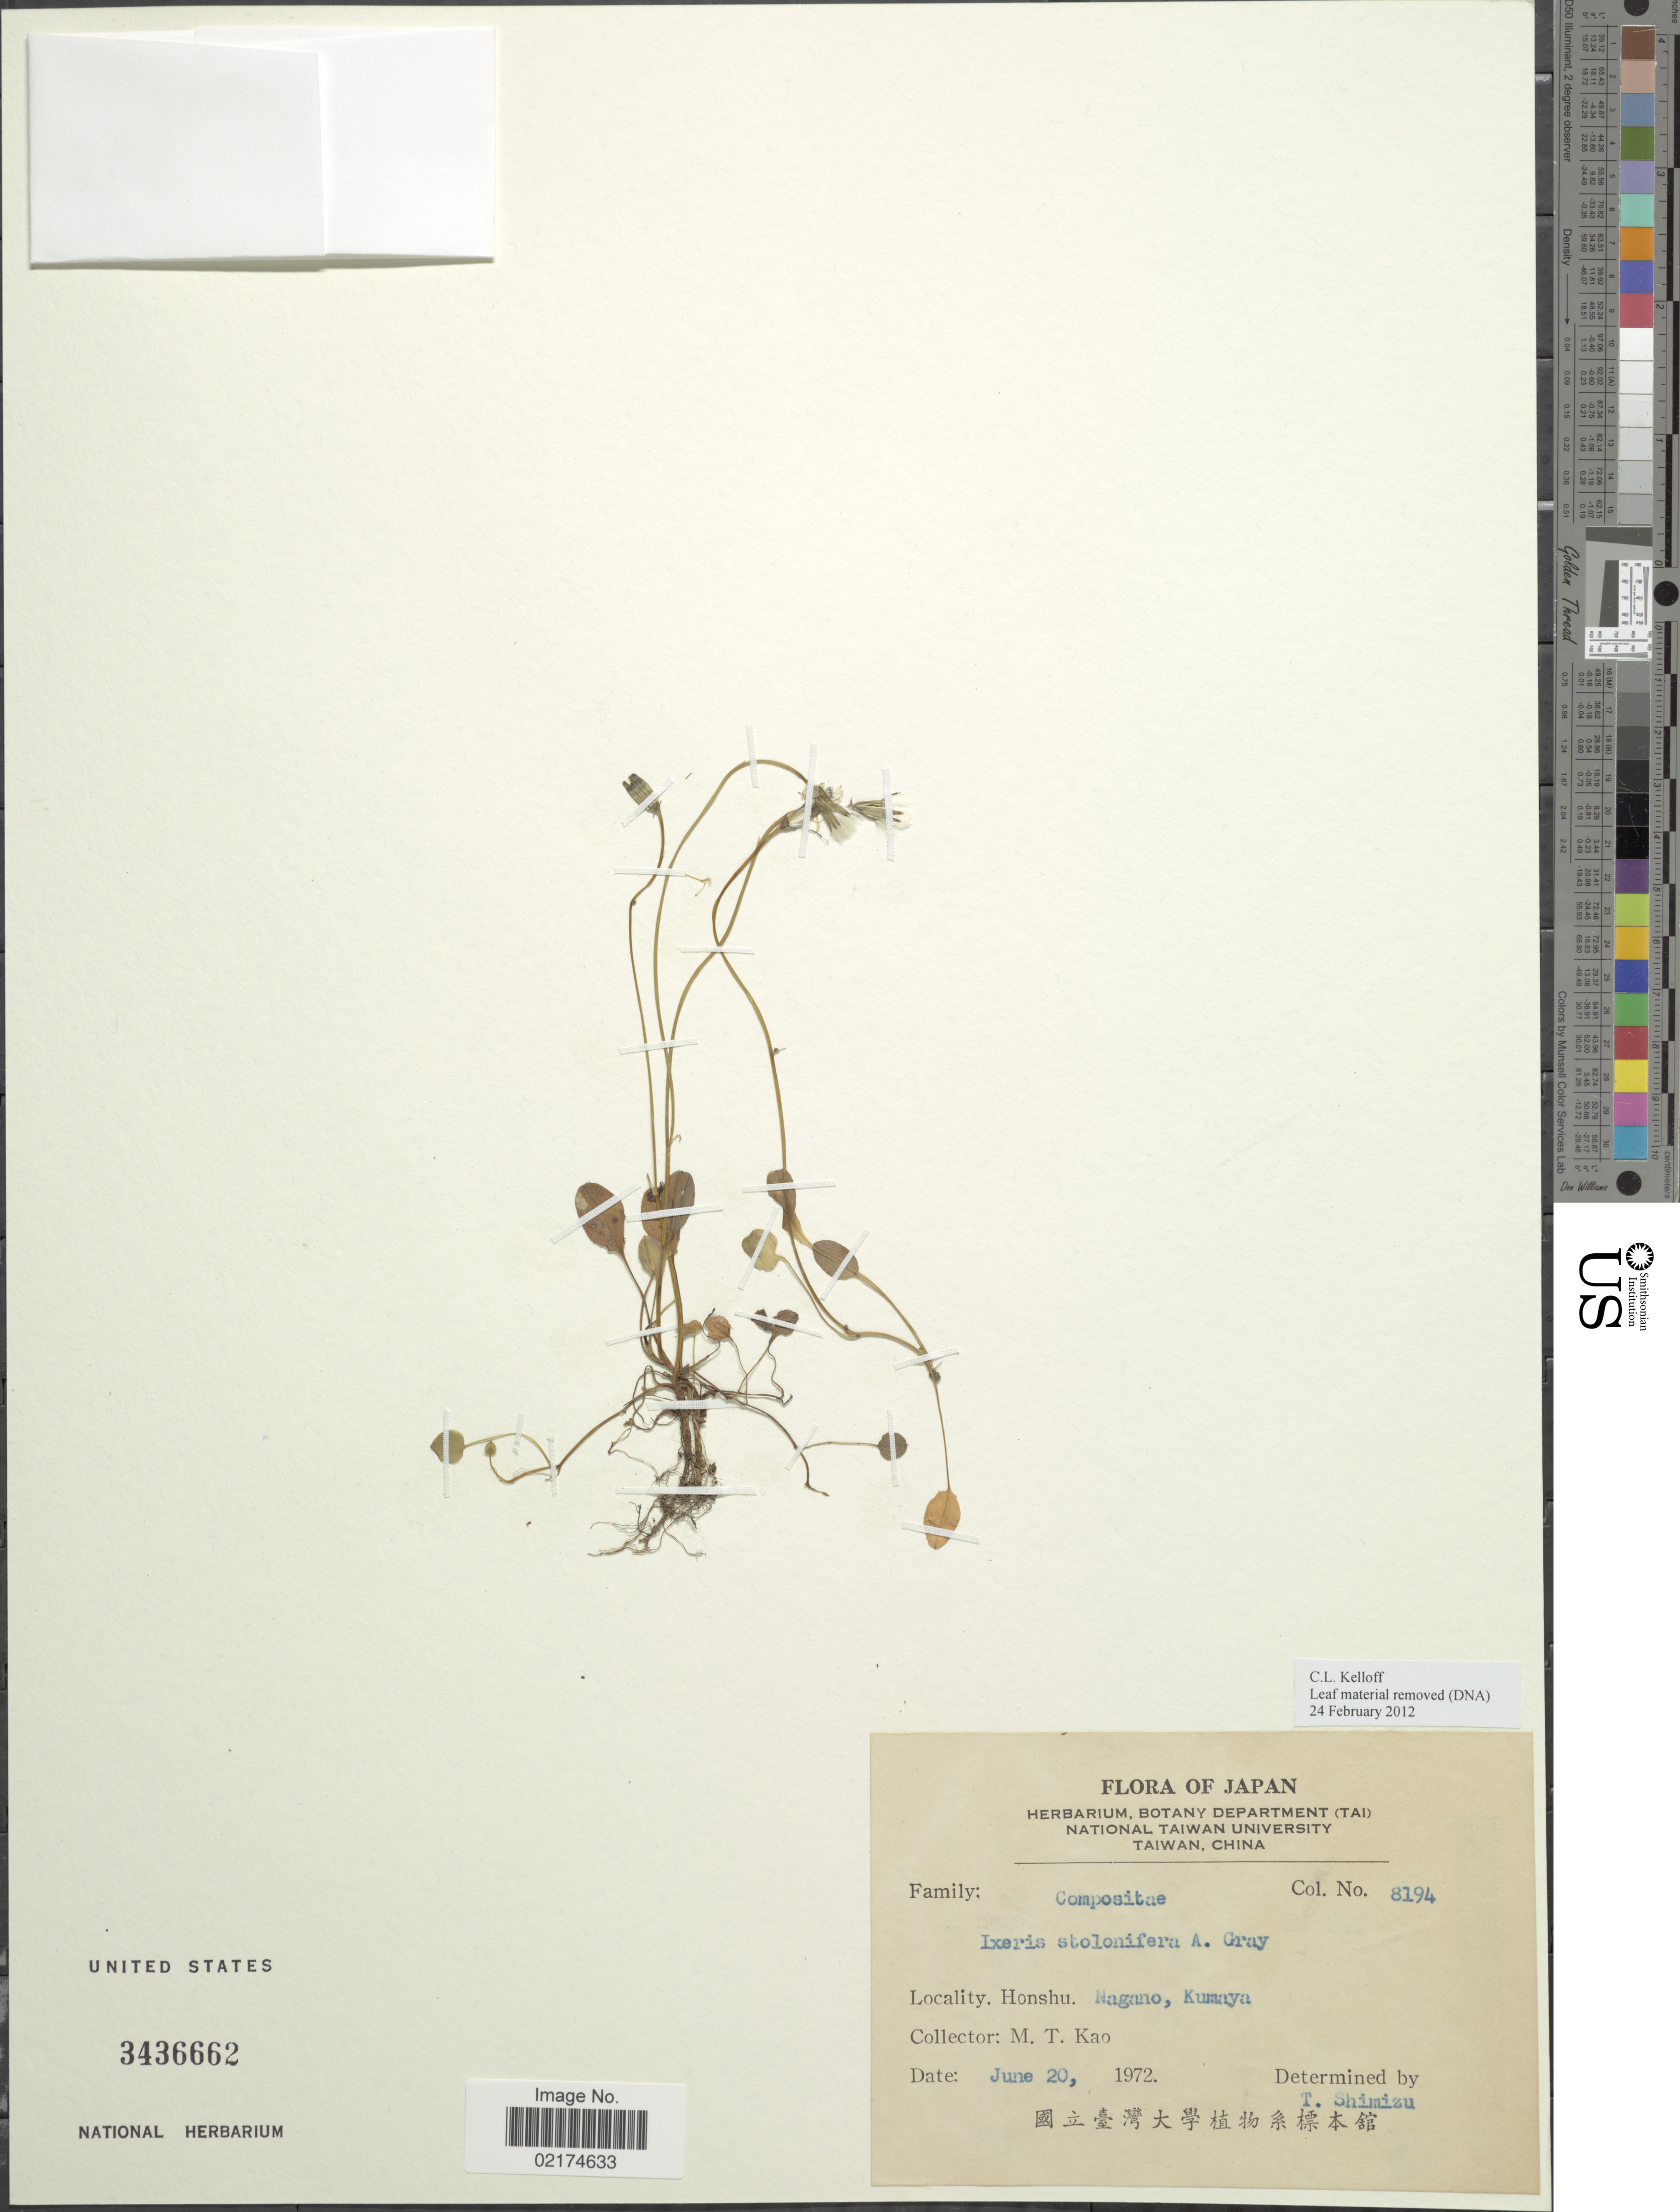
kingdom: Plantae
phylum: Tracheophyta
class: Magnoliopsida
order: Asterales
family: Asteraceae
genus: Ixeris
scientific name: Ixeris stolonifera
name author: A. Gray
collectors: M. T. Kao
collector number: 8194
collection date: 1972-06-20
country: Japan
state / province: Nagano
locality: Honshu, Kumaya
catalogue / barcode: US 3436662